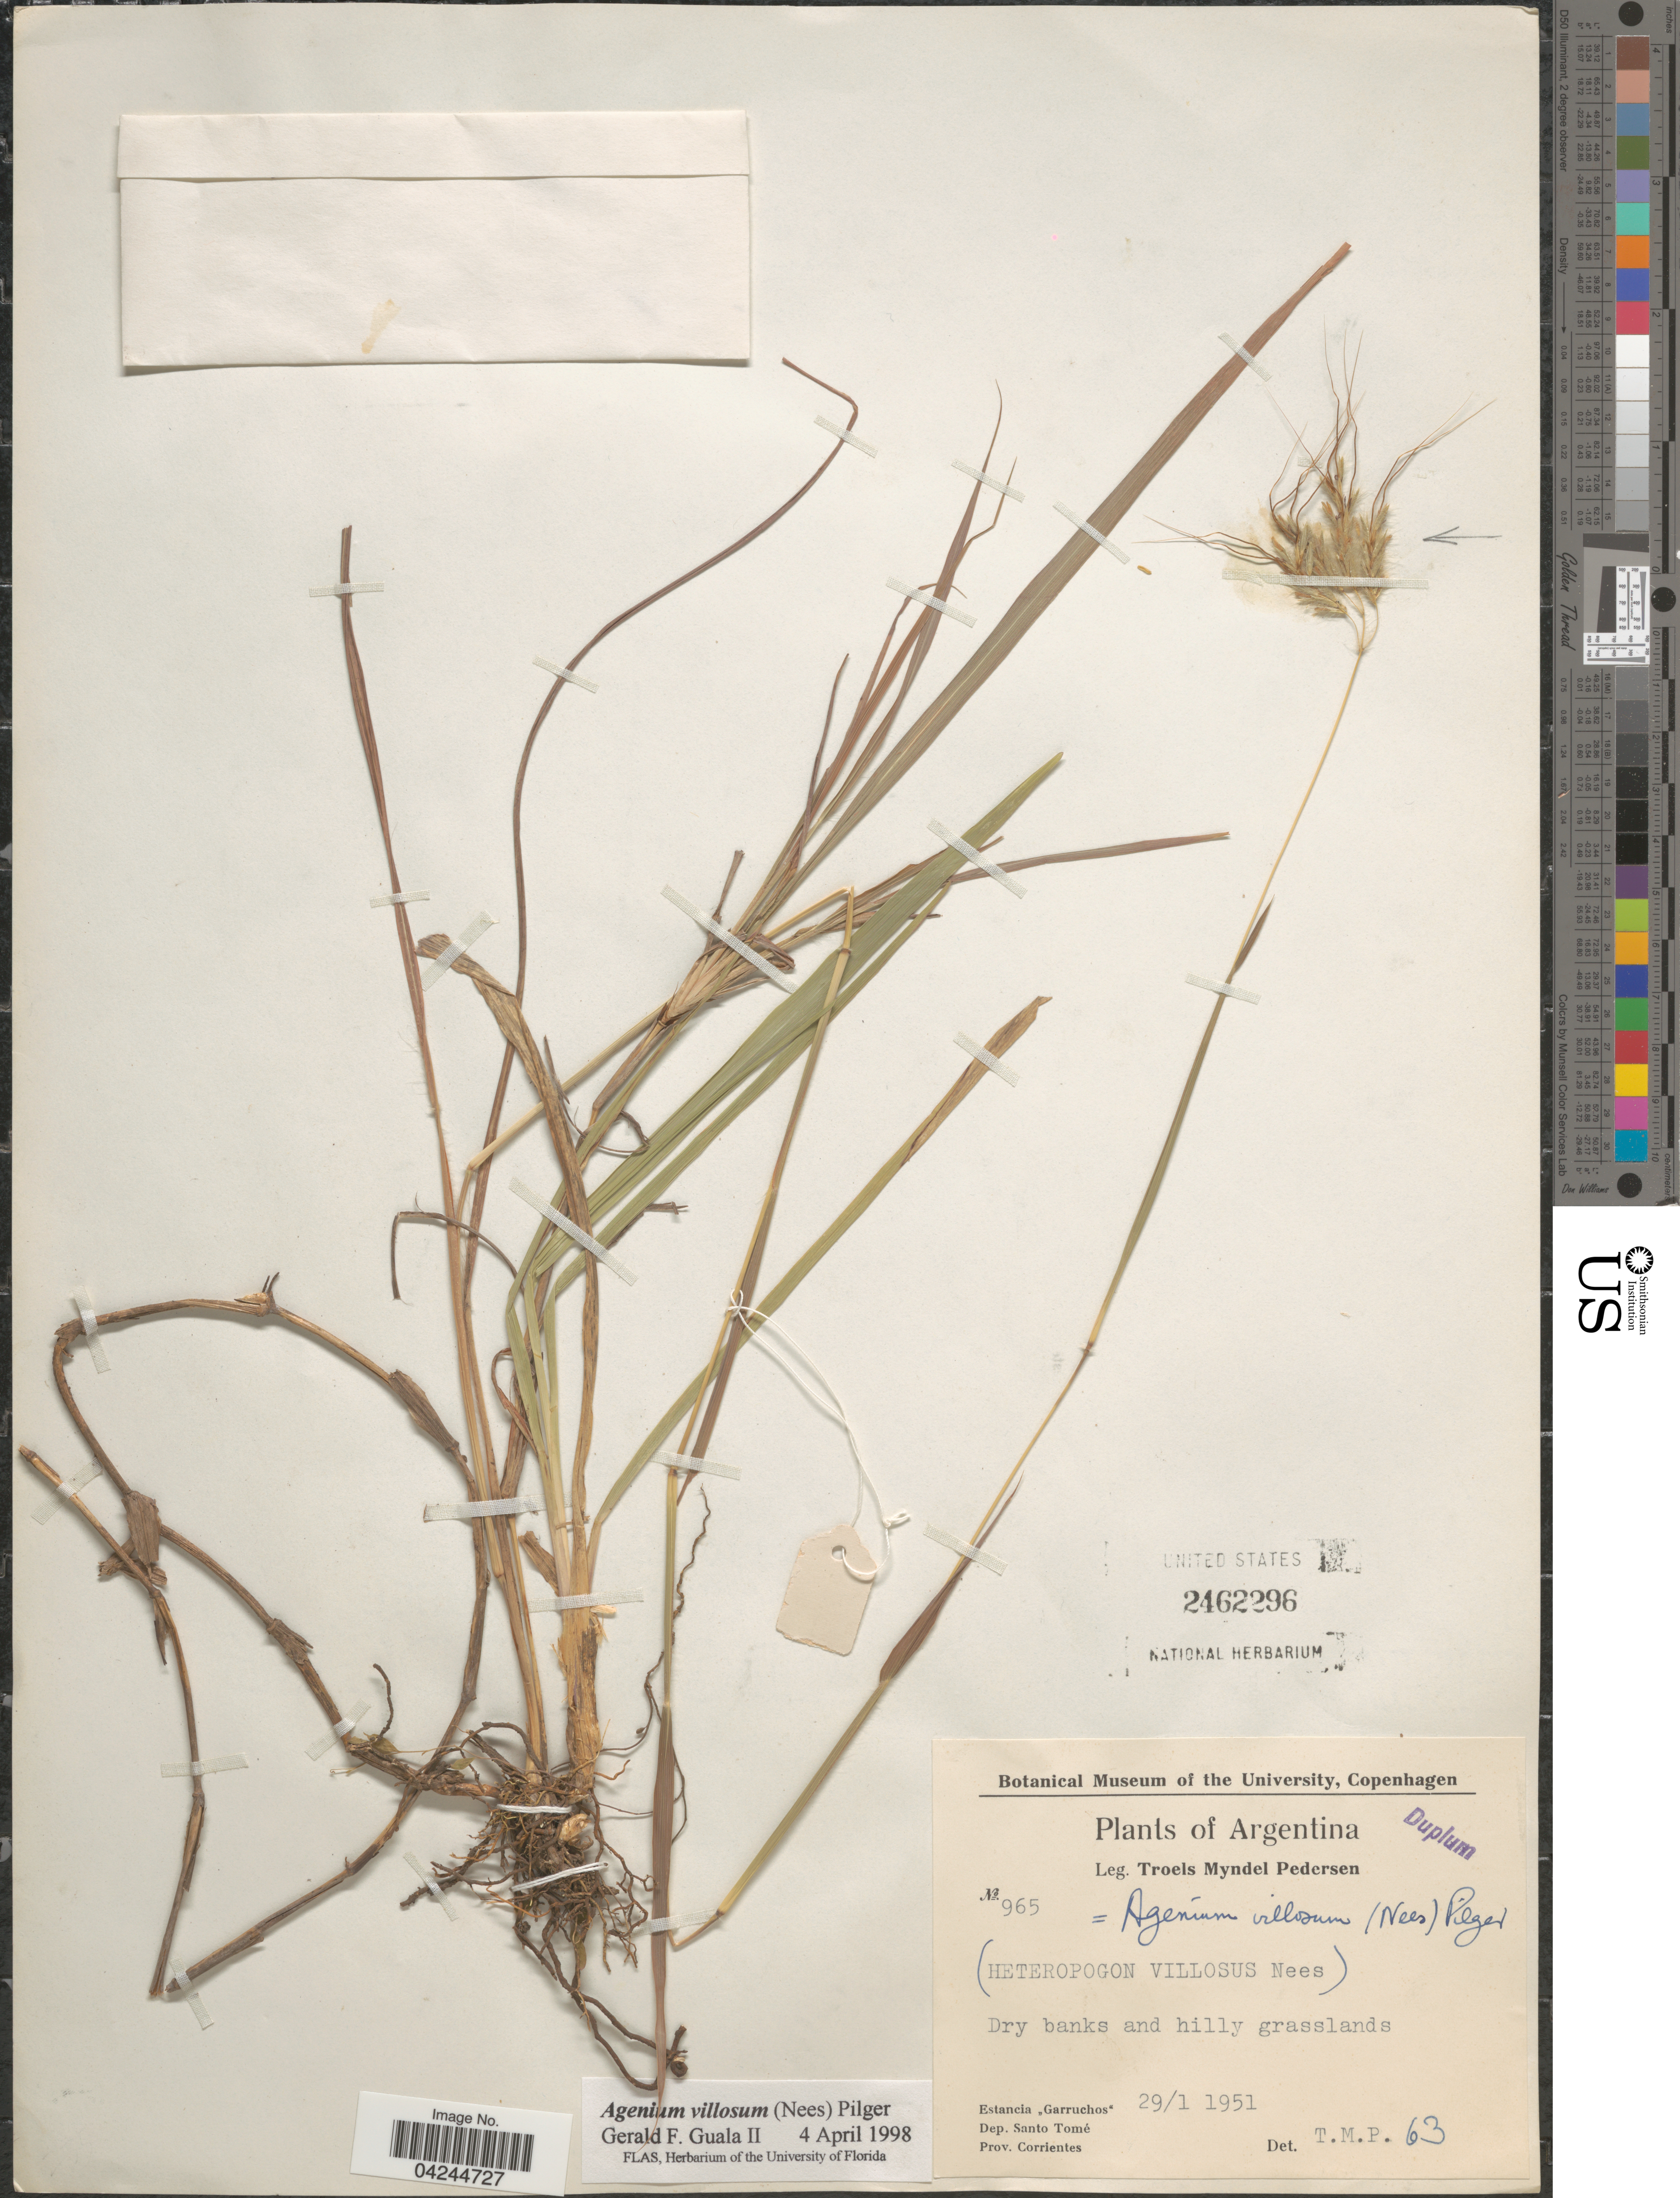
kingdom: Plantae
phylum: Tracheophyta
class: Liliopsida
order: Poales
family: Poaceae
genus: Agenium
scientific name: Agenium villosum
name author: (Nees) Pilg.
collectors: T. Pederson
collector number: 965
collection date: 1951-01-29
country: Argentina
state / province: Corrientes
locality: Dry banks and hilly grasslands. Estancia "Garruchos". Dep. Santo Tomé.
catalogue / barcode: US 2462296